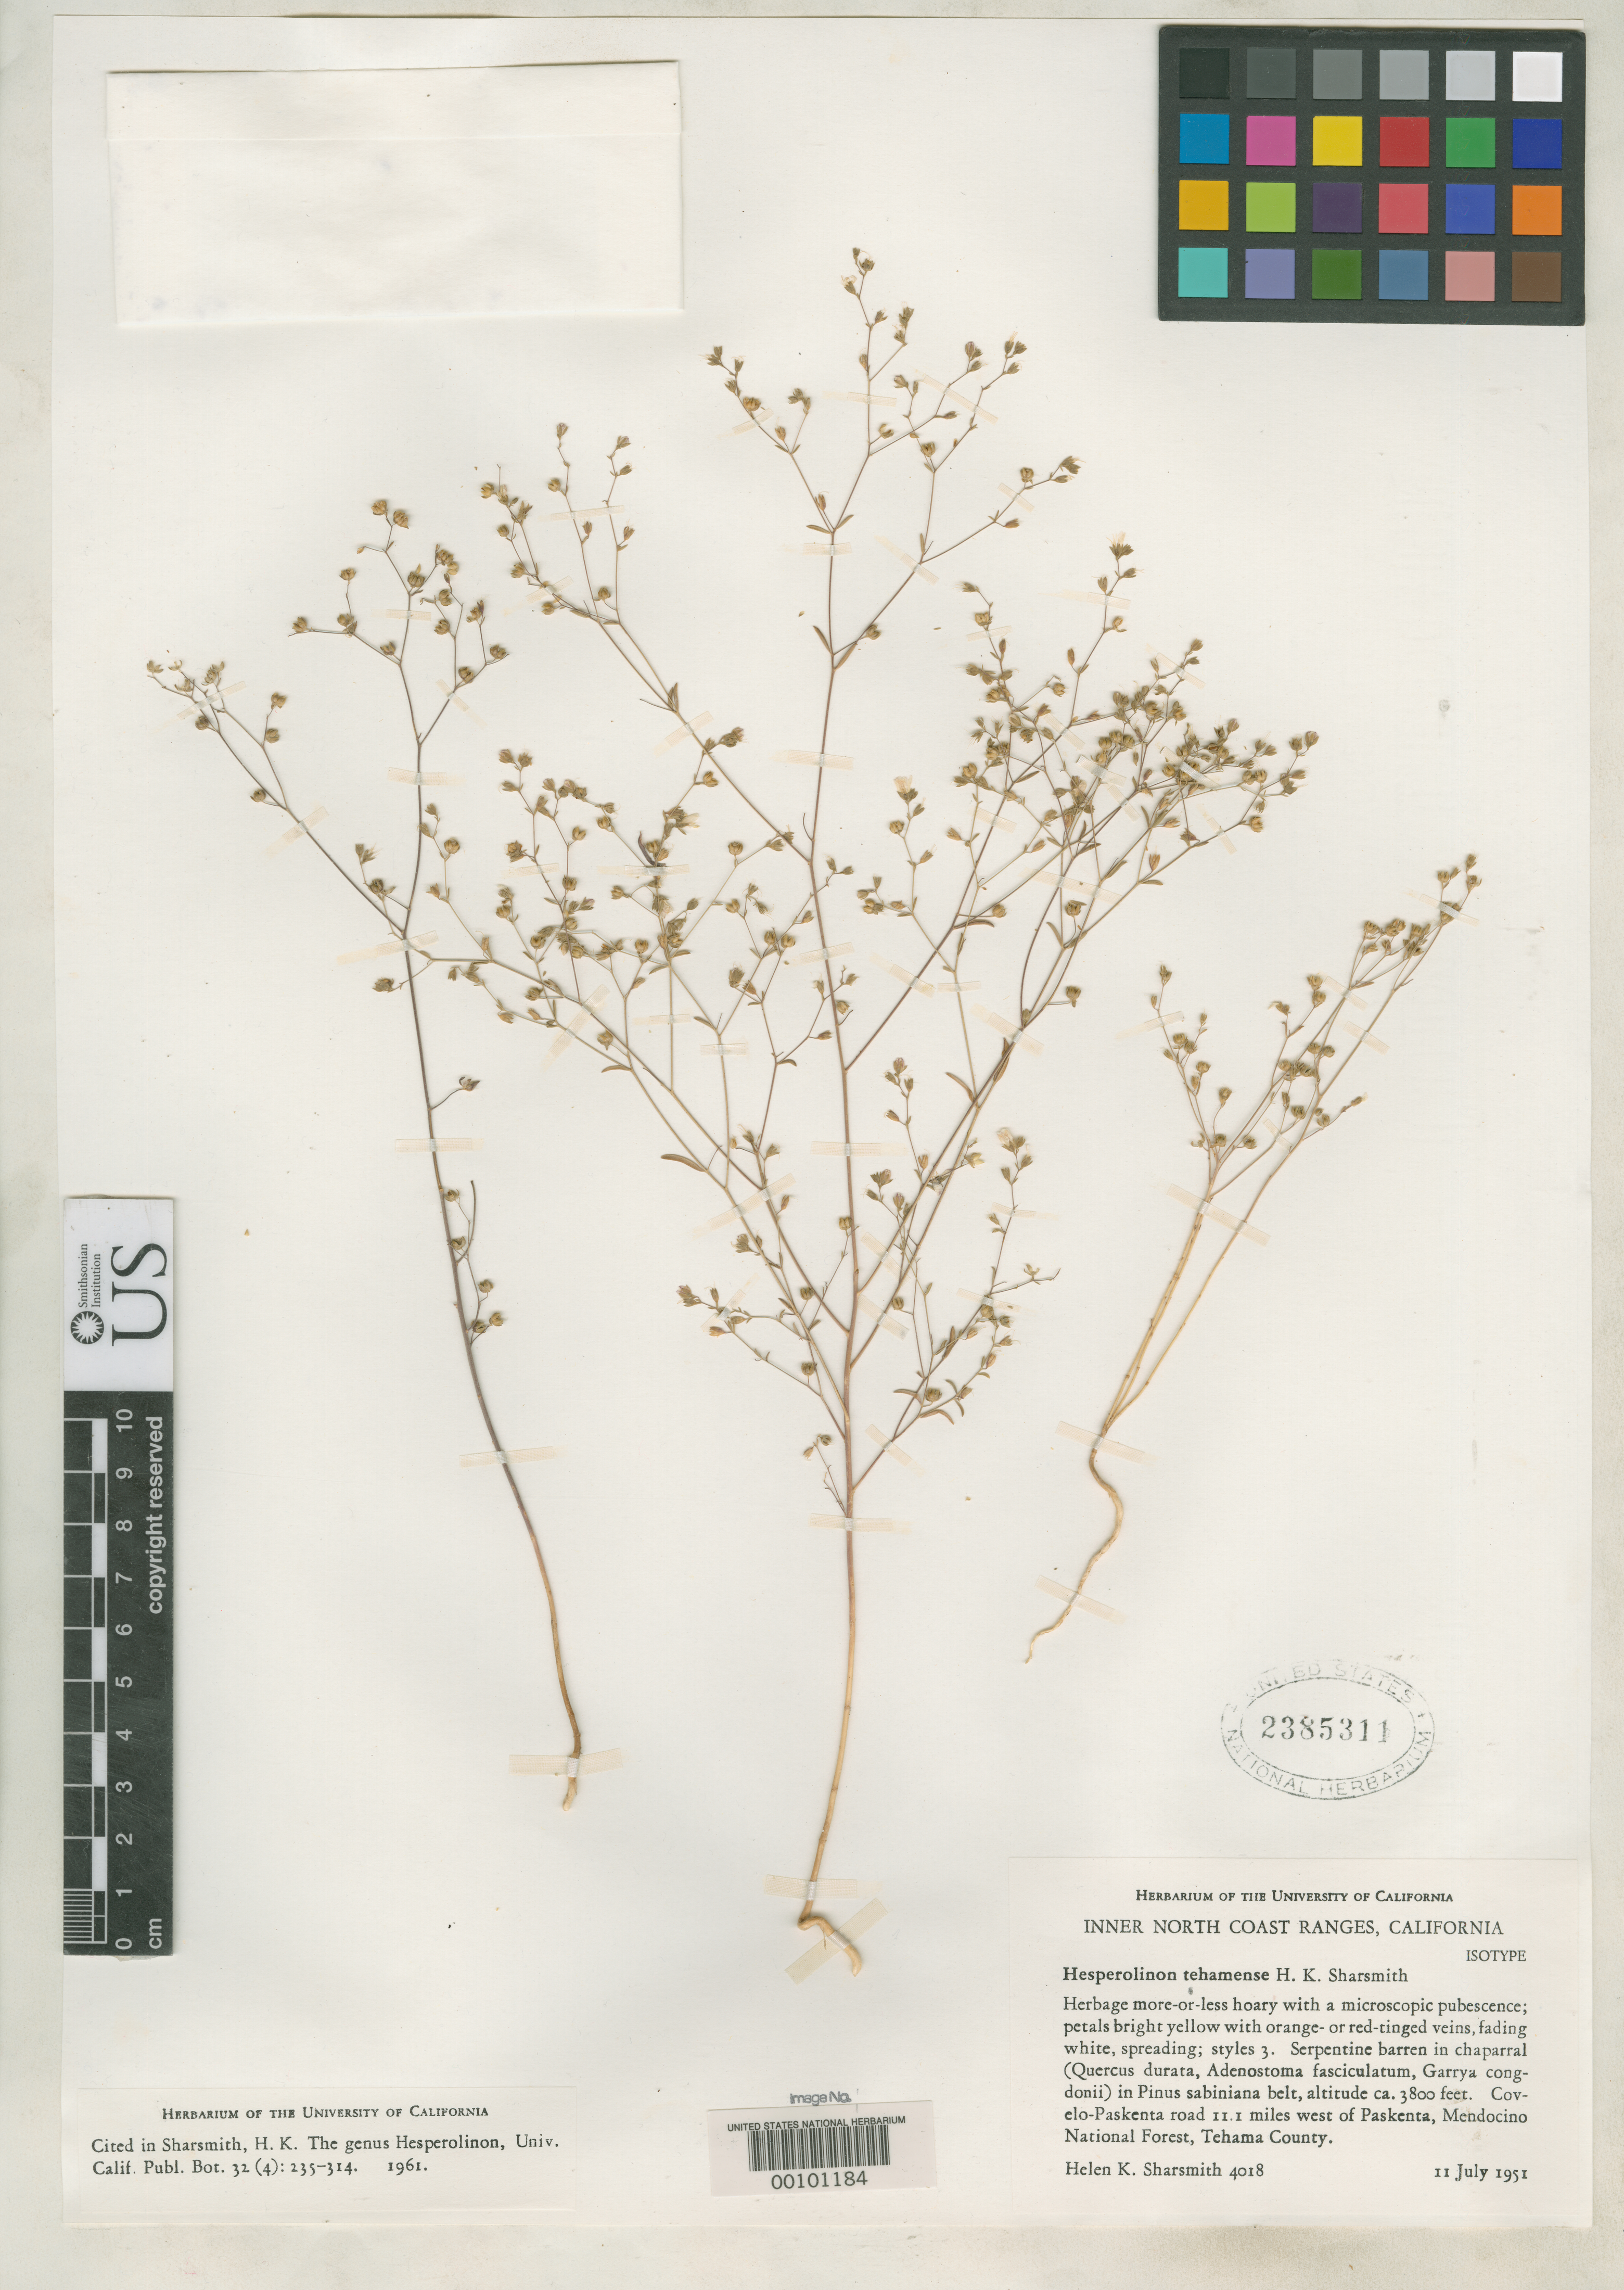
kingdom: Plantae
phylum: Tracheophyta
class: Magnoliopsida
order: Malpighiales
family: Linaceae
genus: Hesperolinon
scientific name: Hesperolinon tehamense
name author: H. Sharsm.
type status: Isotype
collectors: H. Sharsmith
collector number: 4018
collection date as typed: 11 Jul 1951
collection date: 1951-07-11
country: United States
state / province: California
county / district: Tehama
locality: Covelo-paskenta Road 11.1 mi W of Paskenta, Mendocino National Forest.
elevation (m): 1158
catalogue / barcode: US 2385311